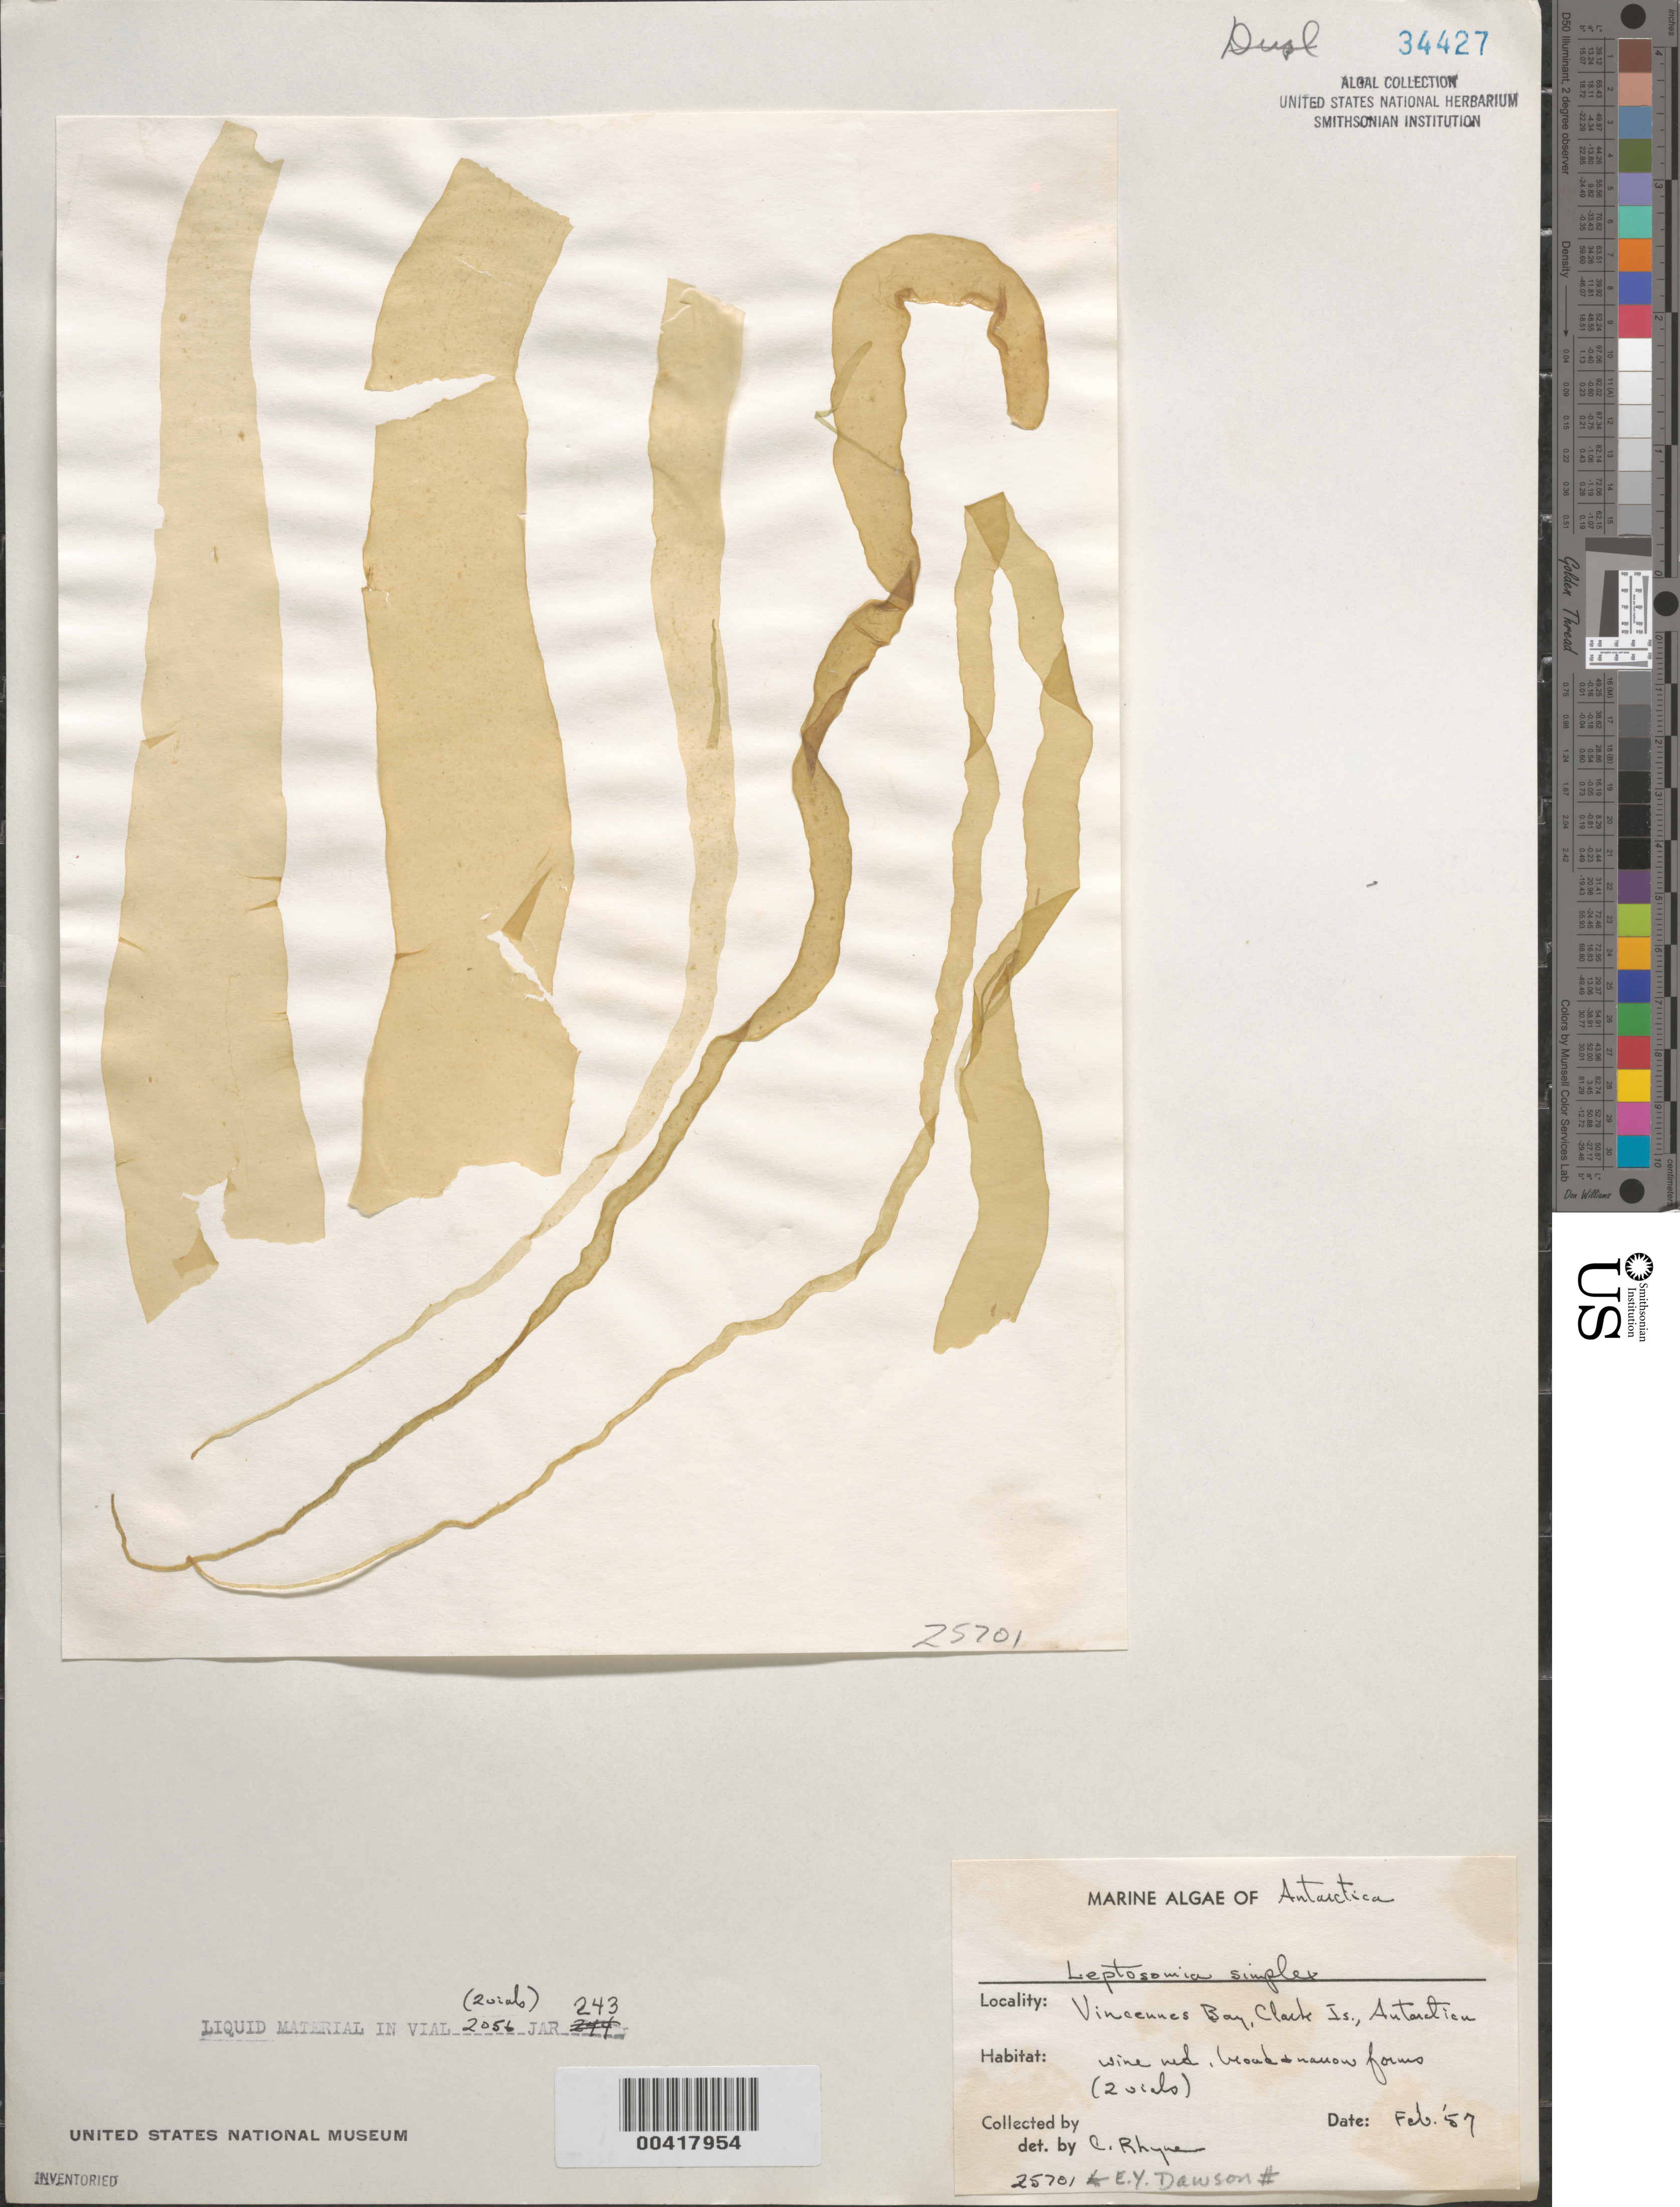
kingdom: Plantae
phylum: Rhodophyta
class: Florideophyceae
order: Palmariales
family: Palmariaceae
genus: Palmaria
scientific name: Palmaria decipiens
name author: (Reinsch) Ricker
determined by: Algae name updating Project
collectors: W. Tressler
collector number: EYD 25701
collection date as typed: Feb 1957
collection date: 1957-02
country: Antarctica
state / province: Wilkes Land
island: Clark Island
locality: Vincennes Bay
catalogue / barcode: US 34427